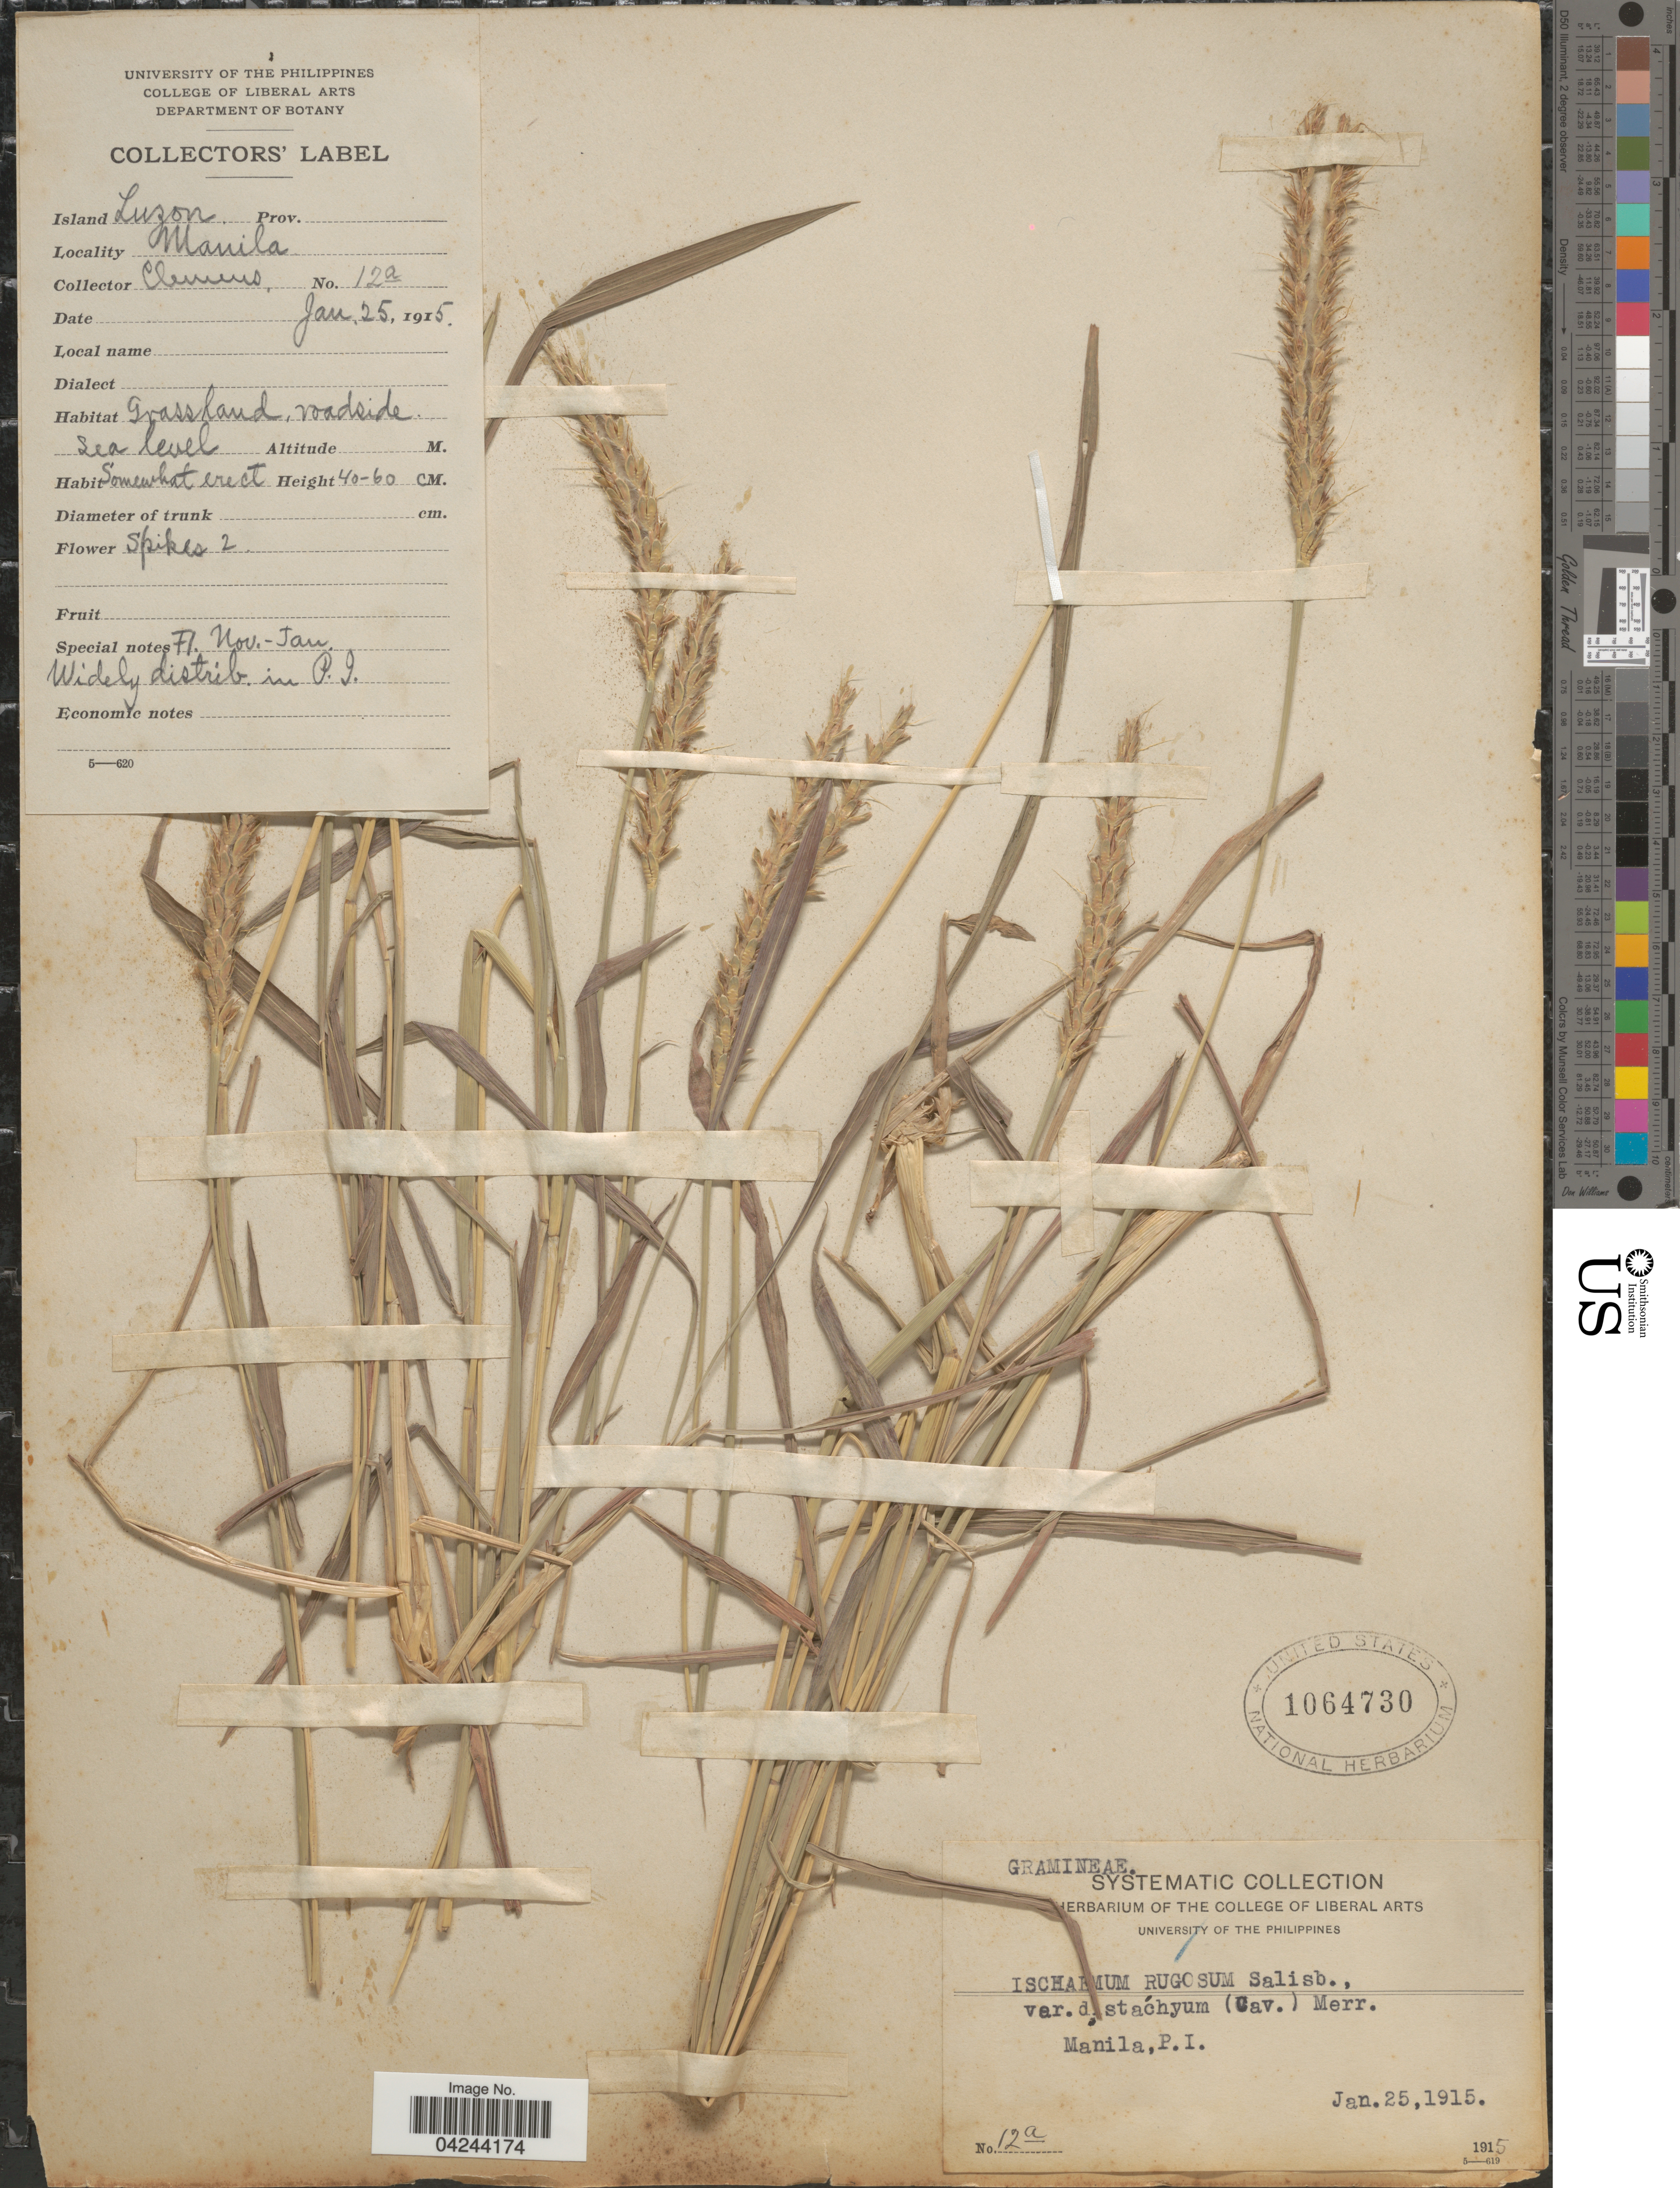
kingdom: Plantae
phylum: Tracheophyta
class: Liliopsida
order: Poales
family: Poaceae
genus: Ischaemum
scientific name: Ischaemum rugosum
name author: Salisb.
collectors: -. Clemens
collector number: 12a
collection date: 1915-01-25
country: Philippines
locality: Island Luzon. Manila, P.I.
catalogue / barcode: US 1064730